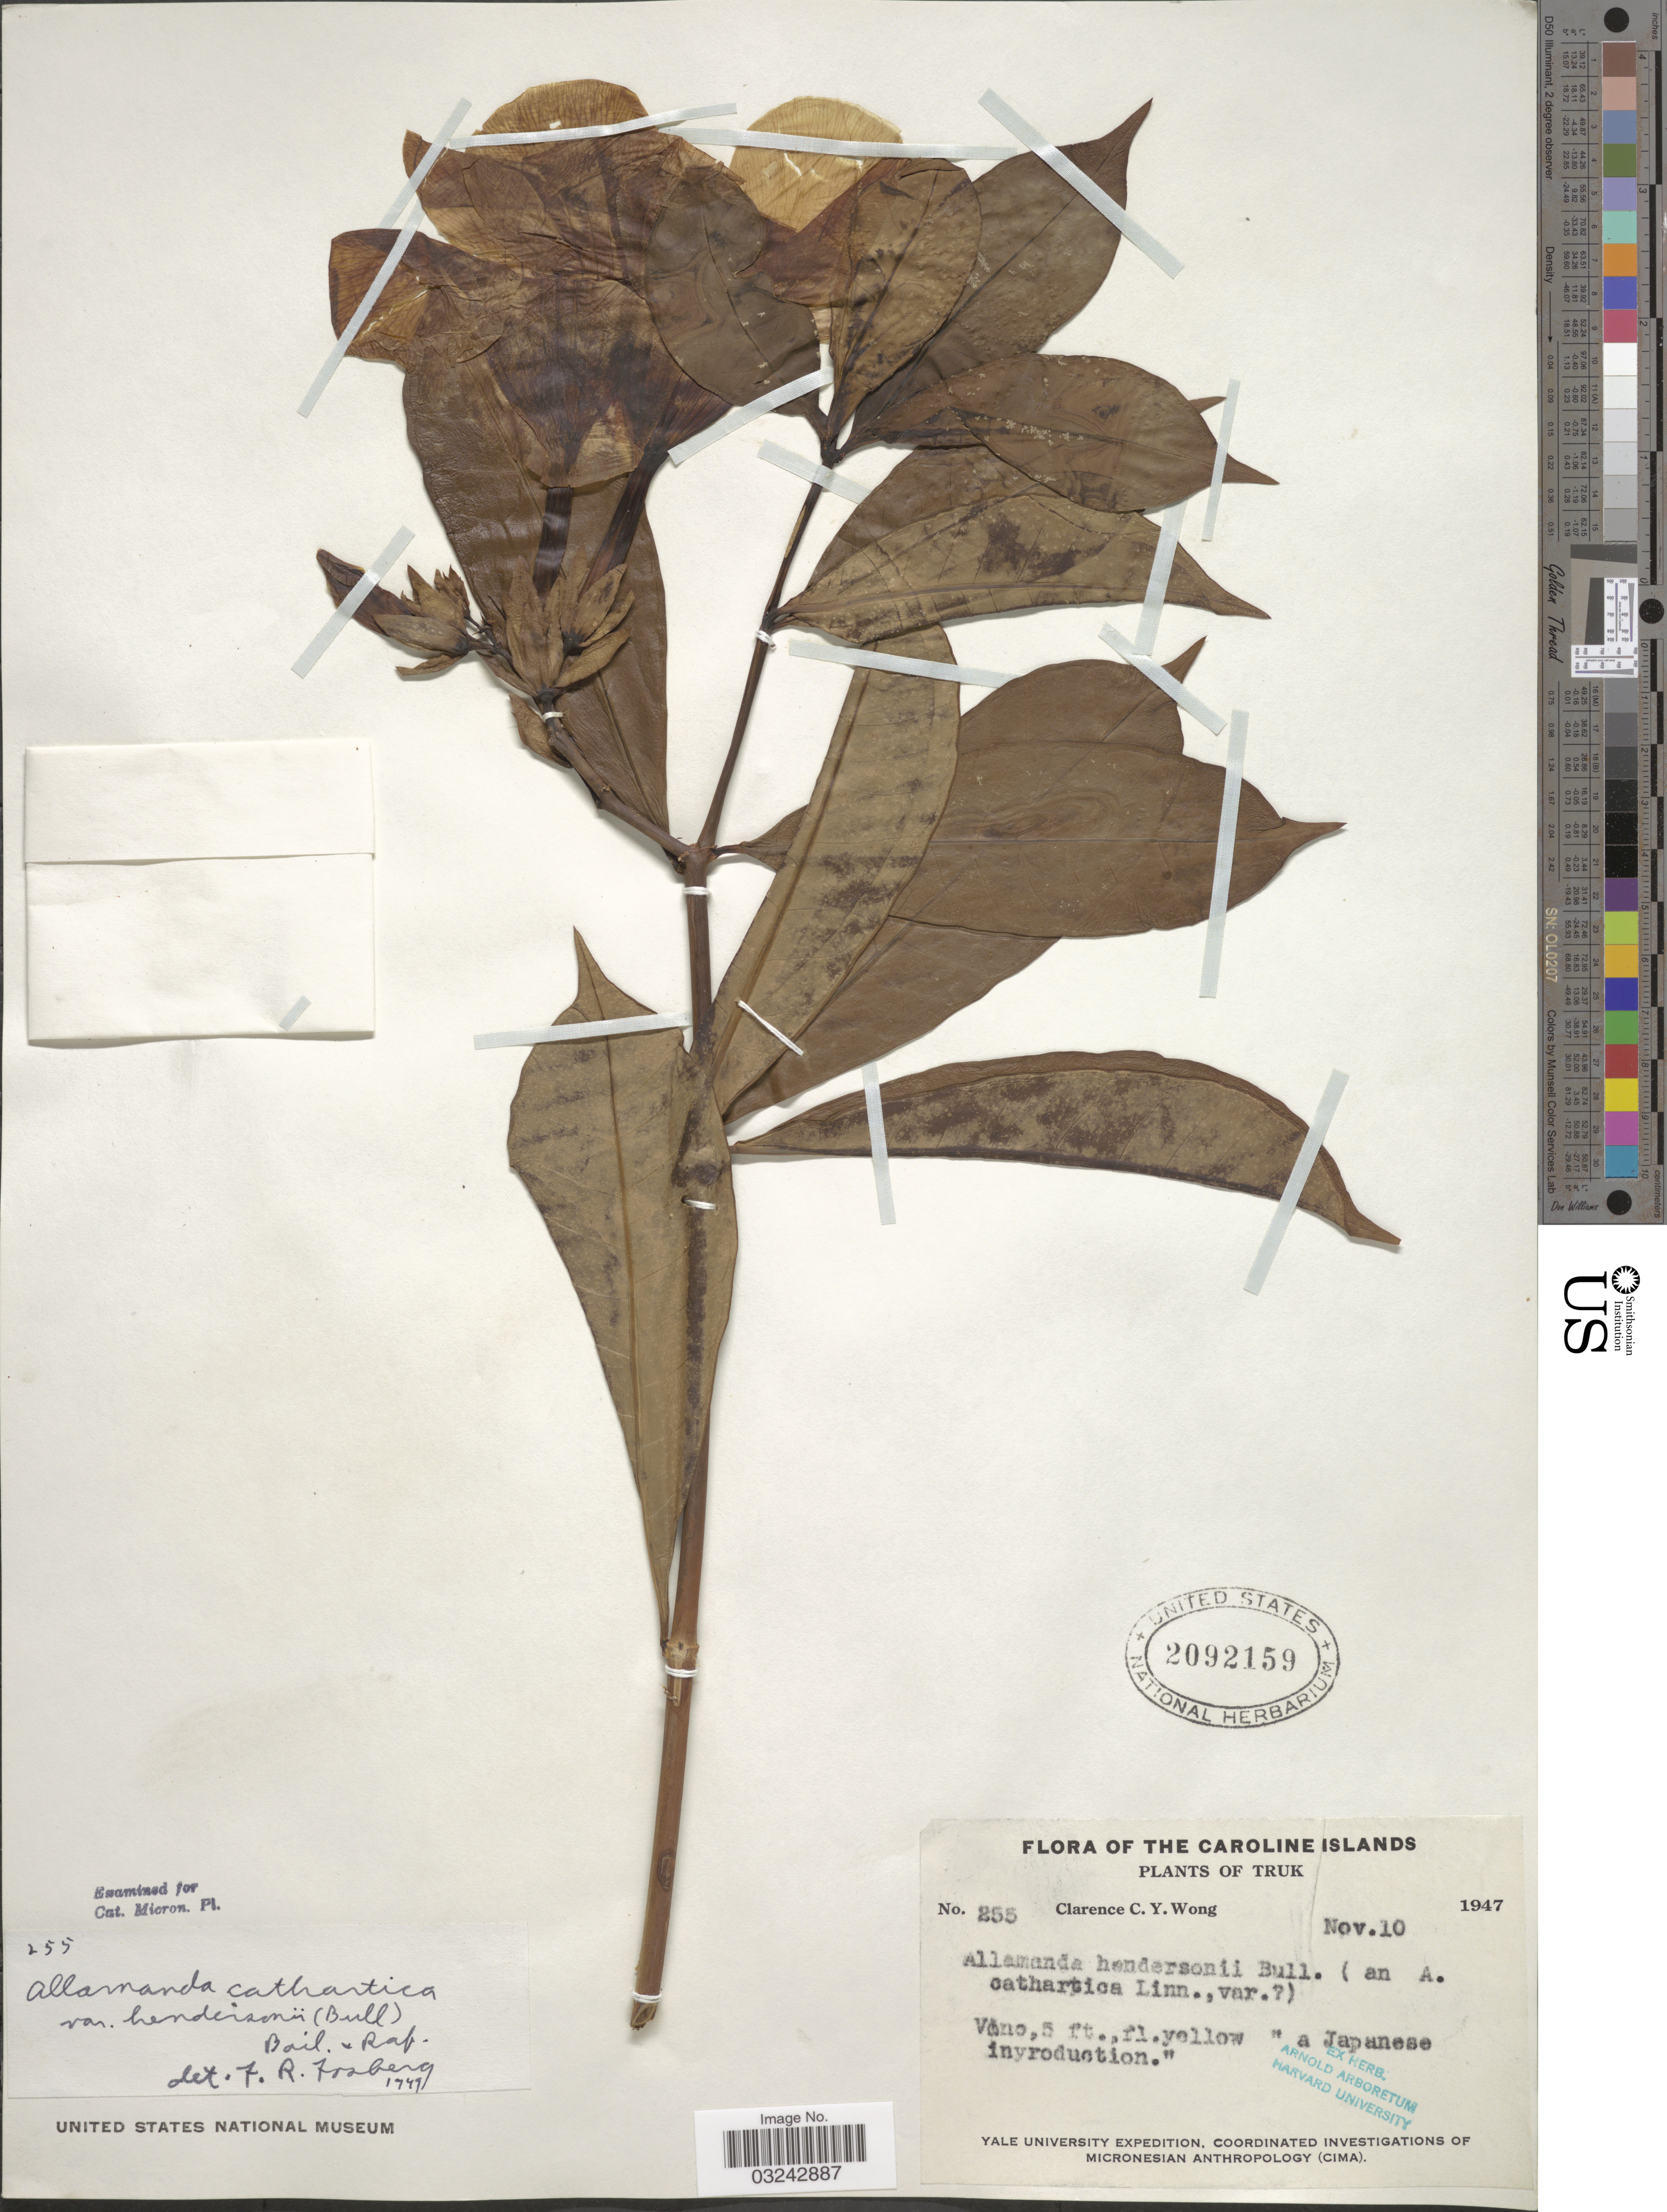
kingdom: Plantae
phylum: Tracheophyta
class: Magnoliopsida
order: Gentianales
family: Apocynaceae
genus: Allamanda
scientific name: Allamanda hendersonii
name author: W. Bull ex Dombrain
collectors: C. Y. C. Wong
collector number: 255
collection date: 1947-11-10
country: Micronesia, Federated States of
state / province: Truk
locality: The Caroline Islands.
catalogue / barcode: US 2092159